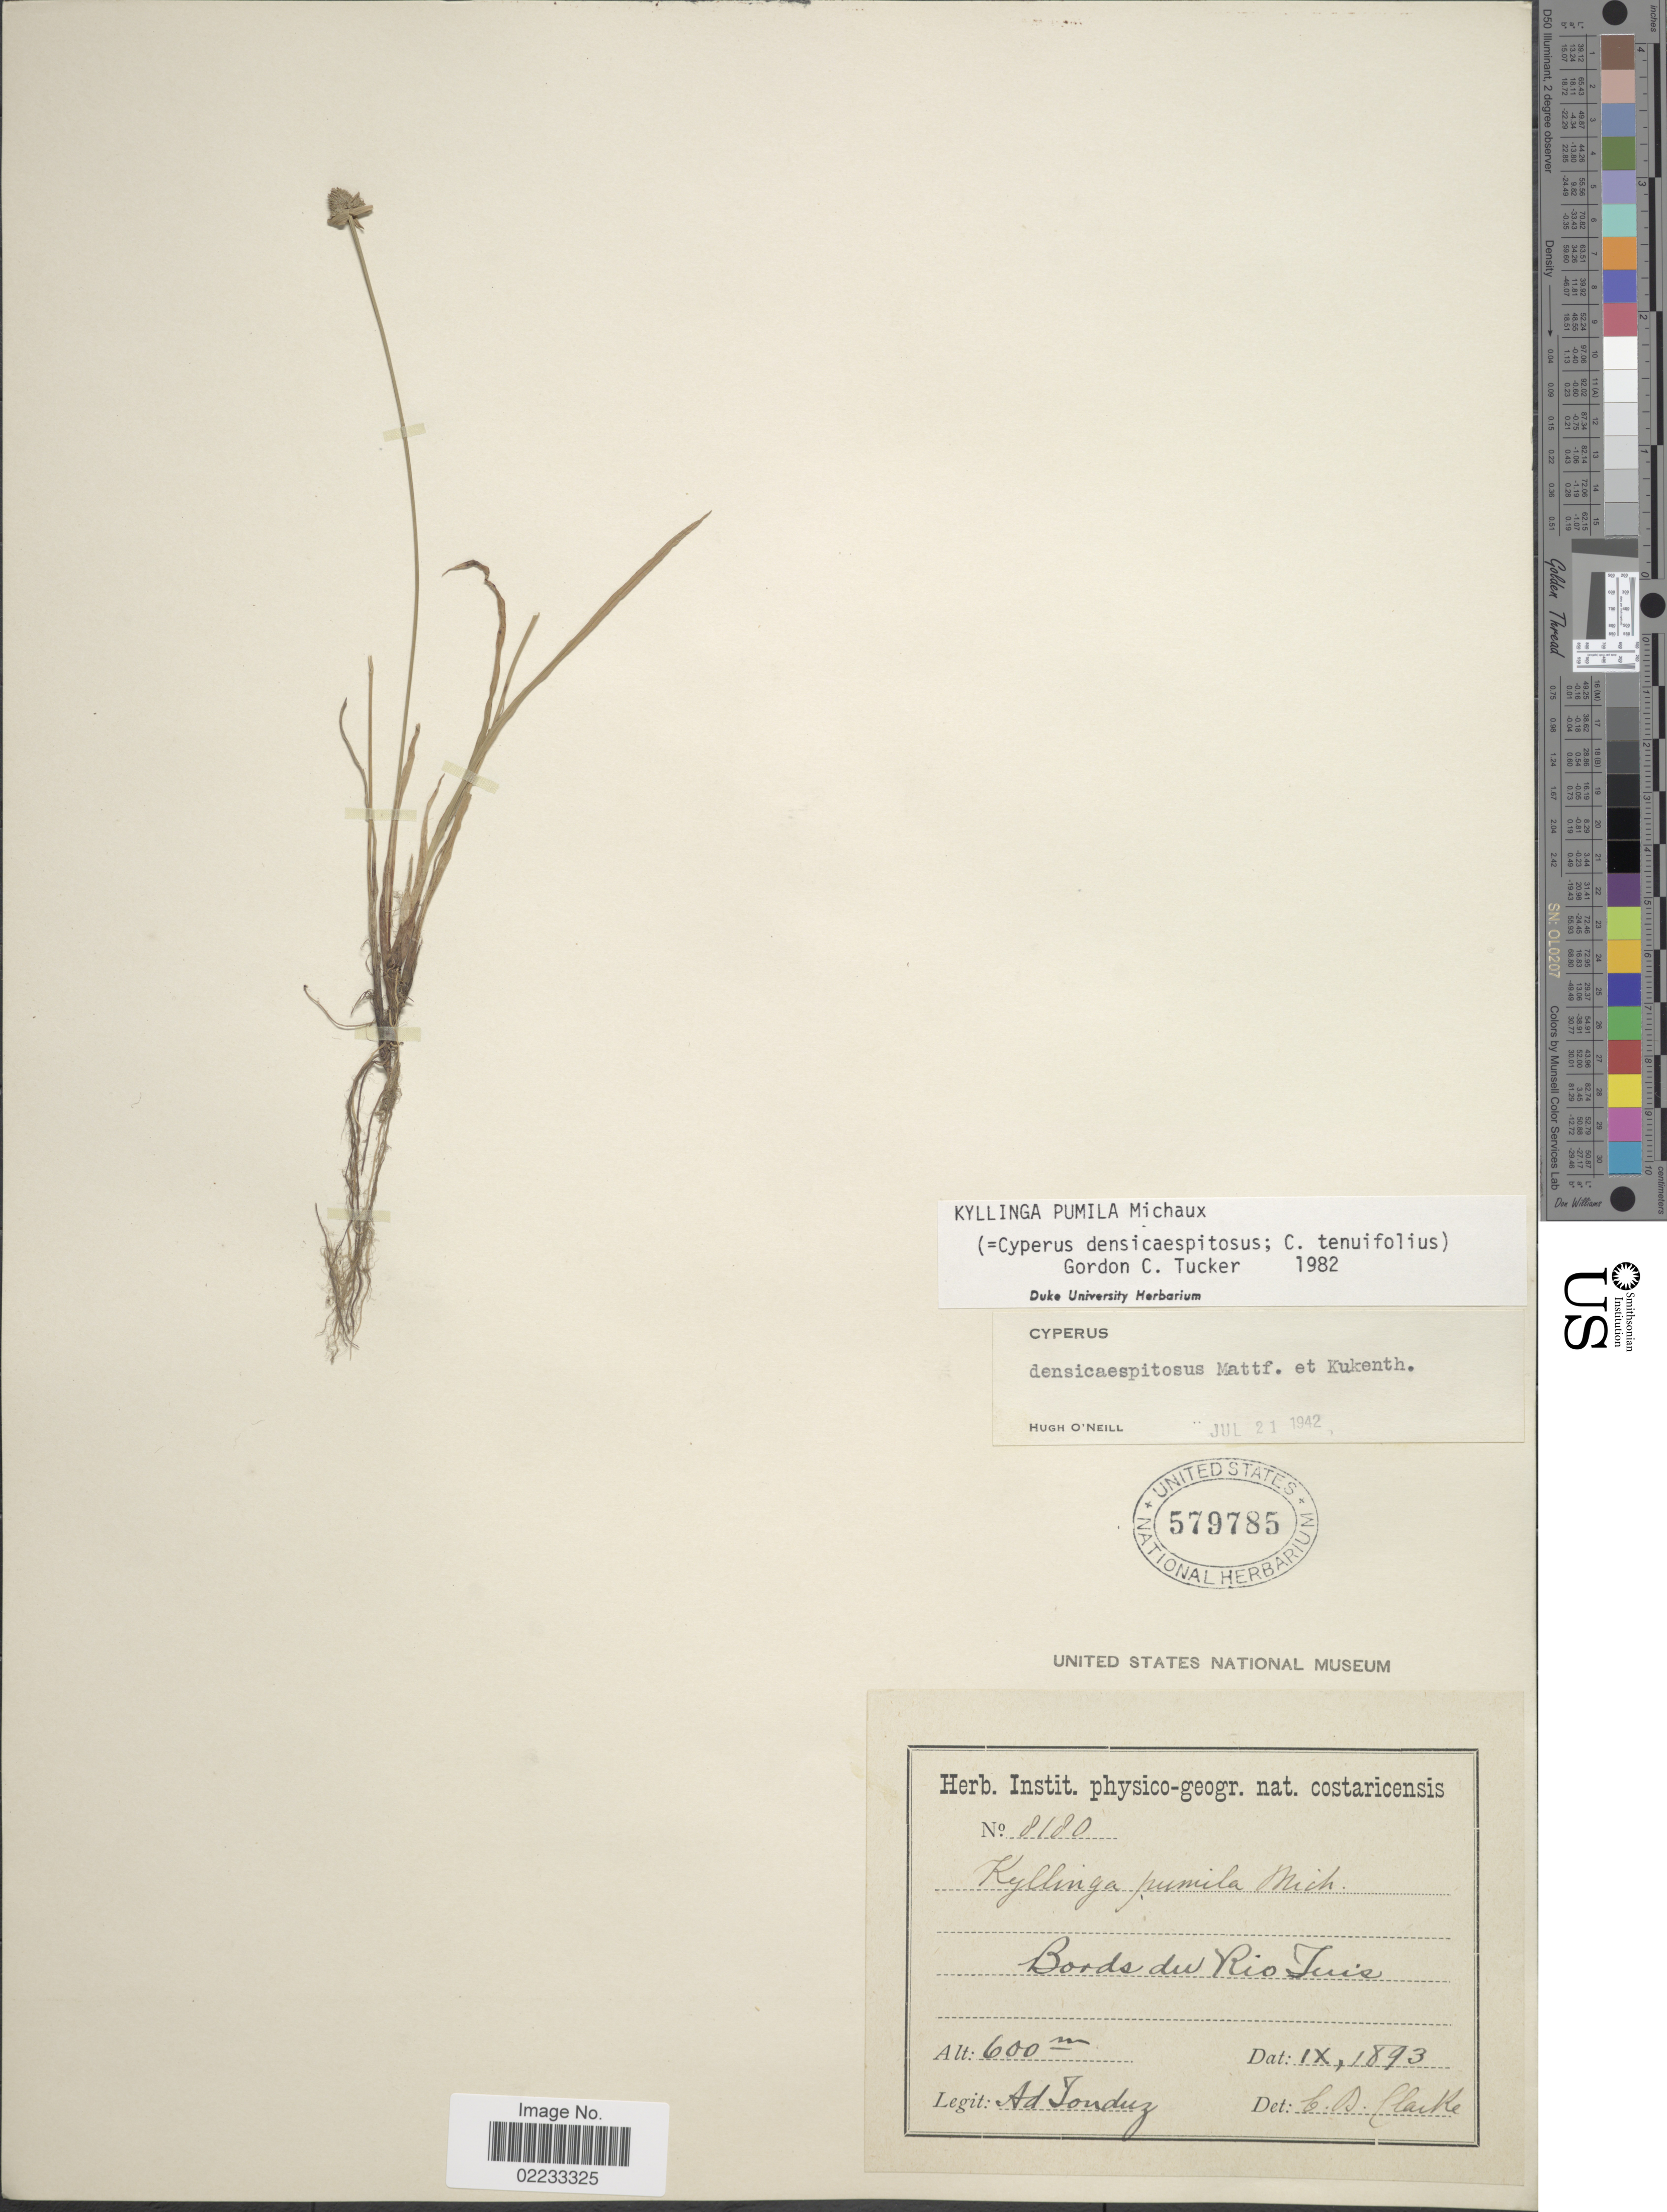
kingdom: Plantae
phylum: Tracheophyta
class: Liliopsida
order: Poales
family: Cyperaceae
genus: Cyperus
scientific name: Cyperus hortensis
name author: (Salzm. ex Steud.) Dorr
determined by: Strong, Mark T., (BOT), Smithsonian Institution - National Museum of Natural History (UNITED STATES)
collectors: A. Tonduz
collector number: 8180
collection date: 1893-09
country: Costa Rica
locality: Bords du Rio Tuis.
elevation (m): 600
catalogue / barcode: US 579785